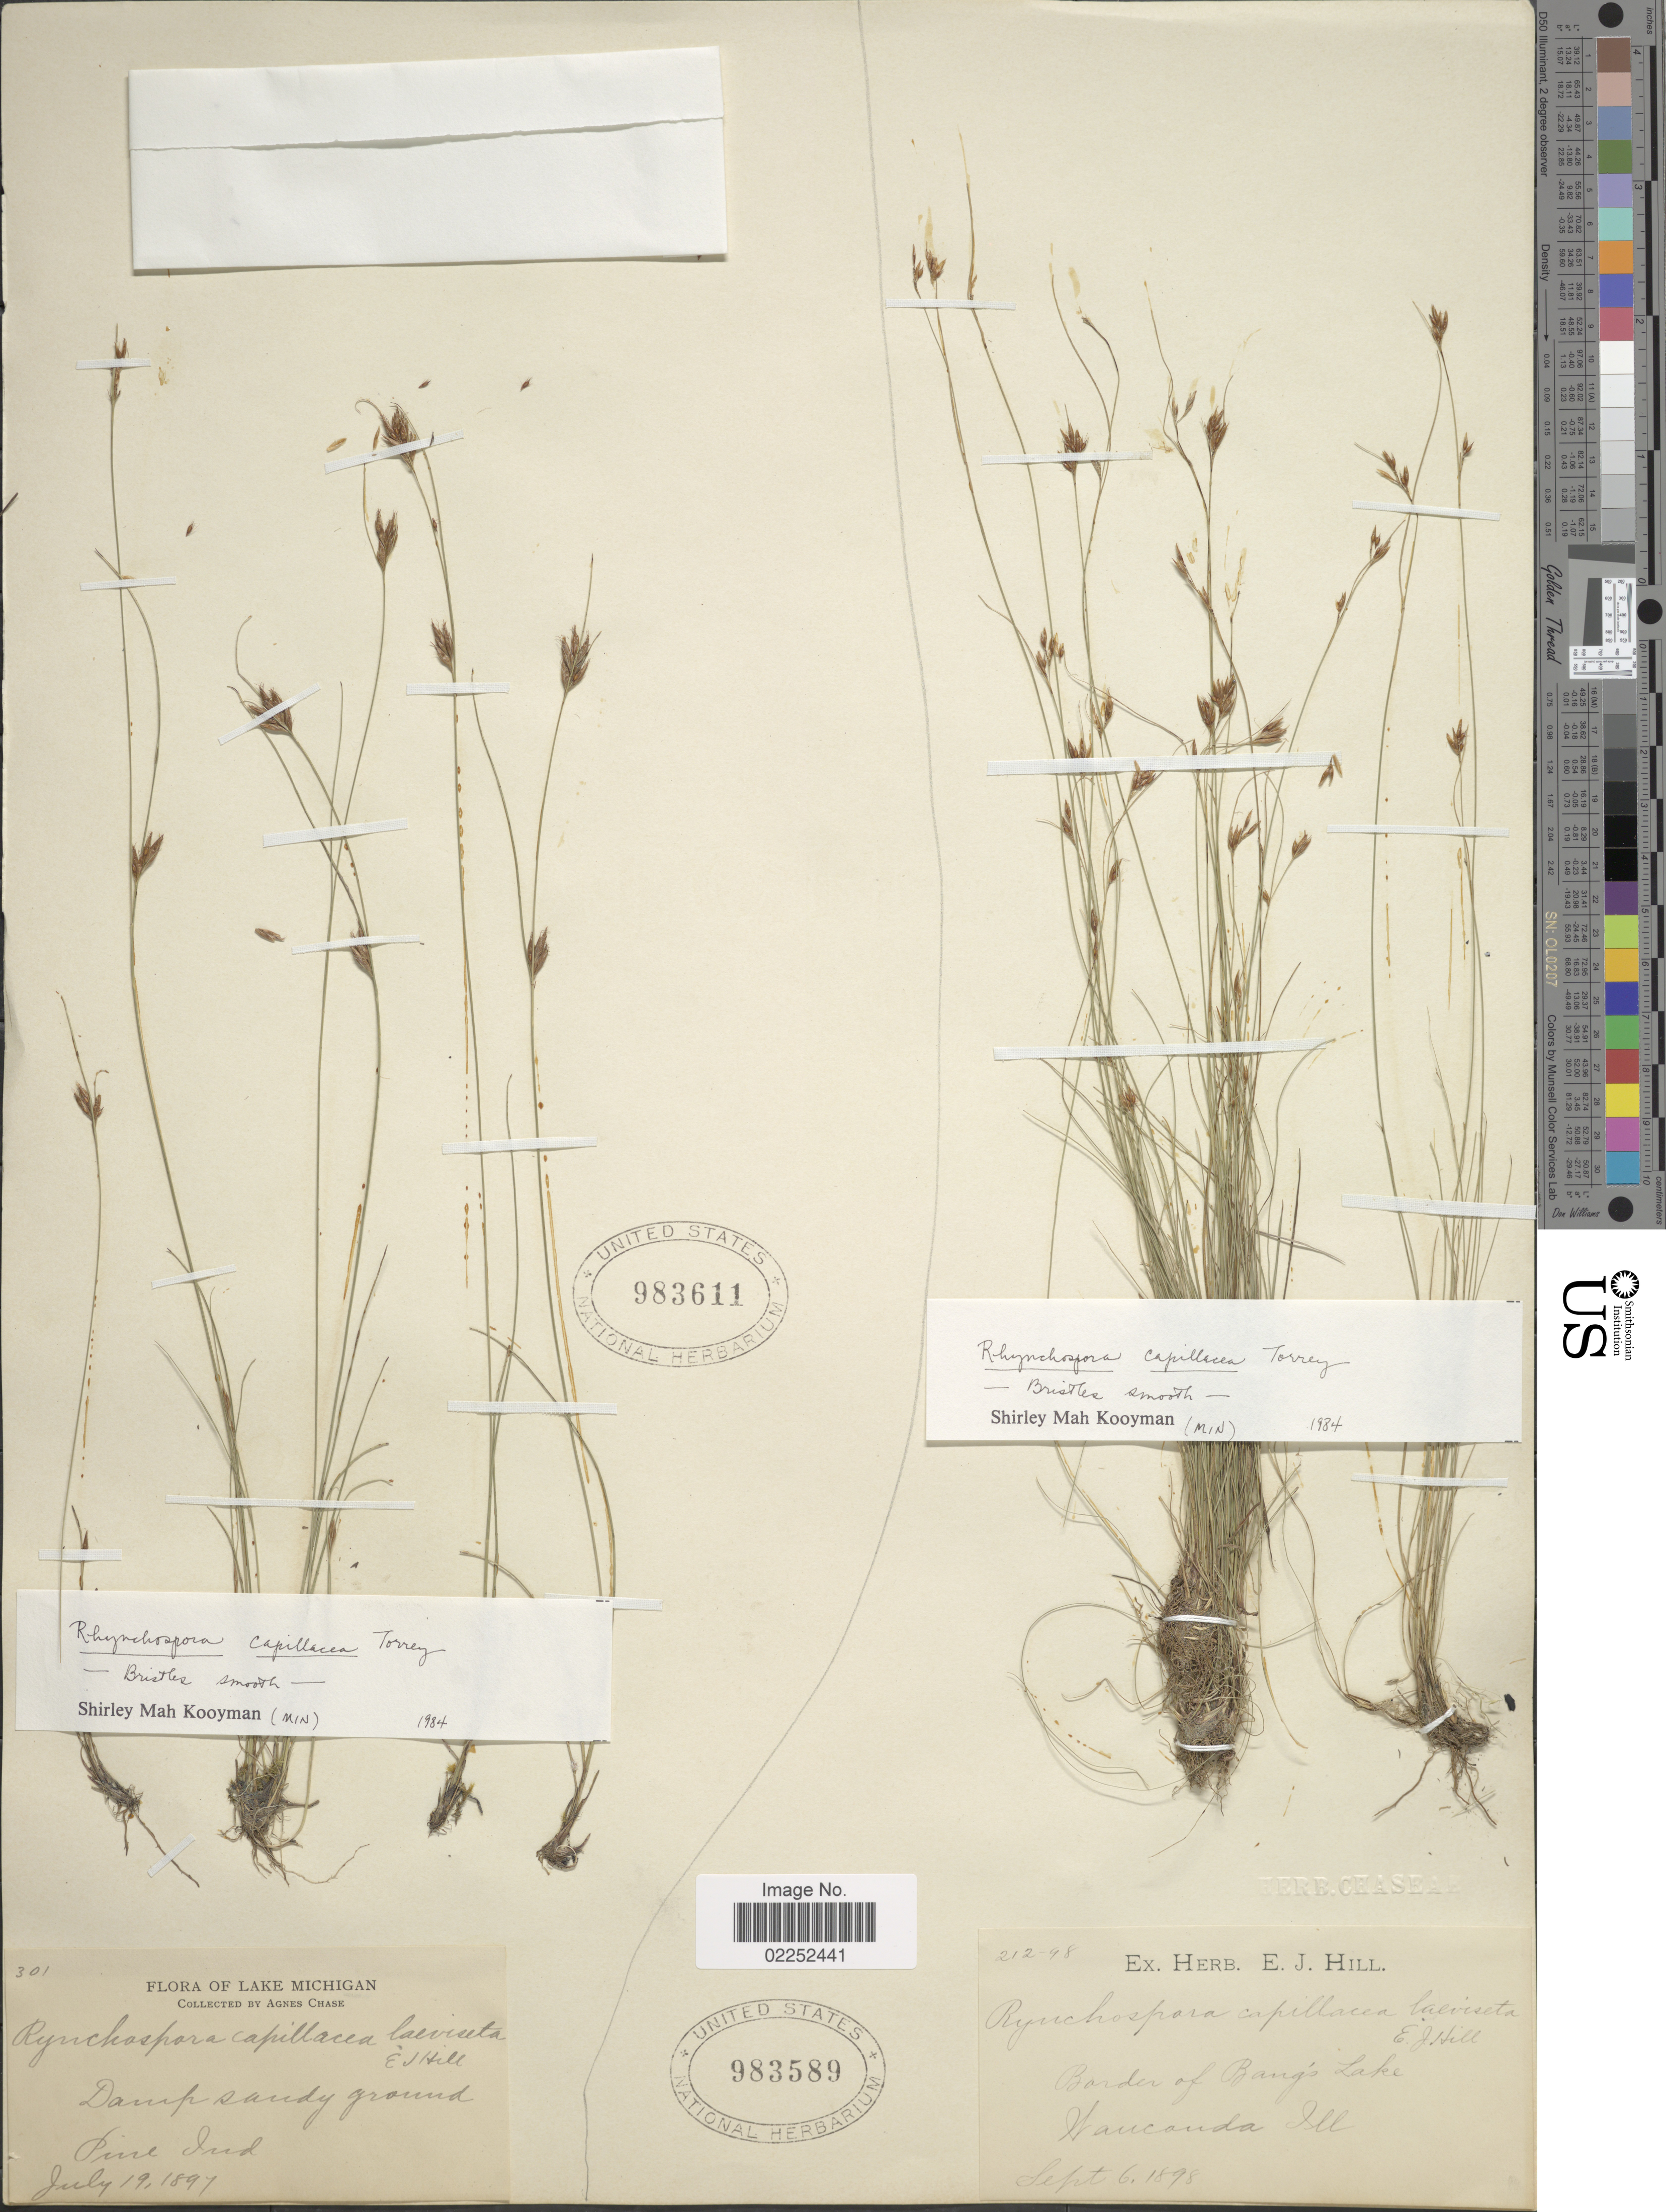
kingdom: Plantae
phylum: Tracheophyta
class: Liliopsida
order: Poales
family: Cyperaceae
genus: Rhynchospora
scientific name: Rhynchospora capillacea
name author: Torr.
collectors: A. Chae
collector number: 301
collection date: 1897-07-19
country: United States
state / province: Indiana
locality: Lake Michigan, Damp sandy ground, Pine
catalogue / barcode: US 983611-2